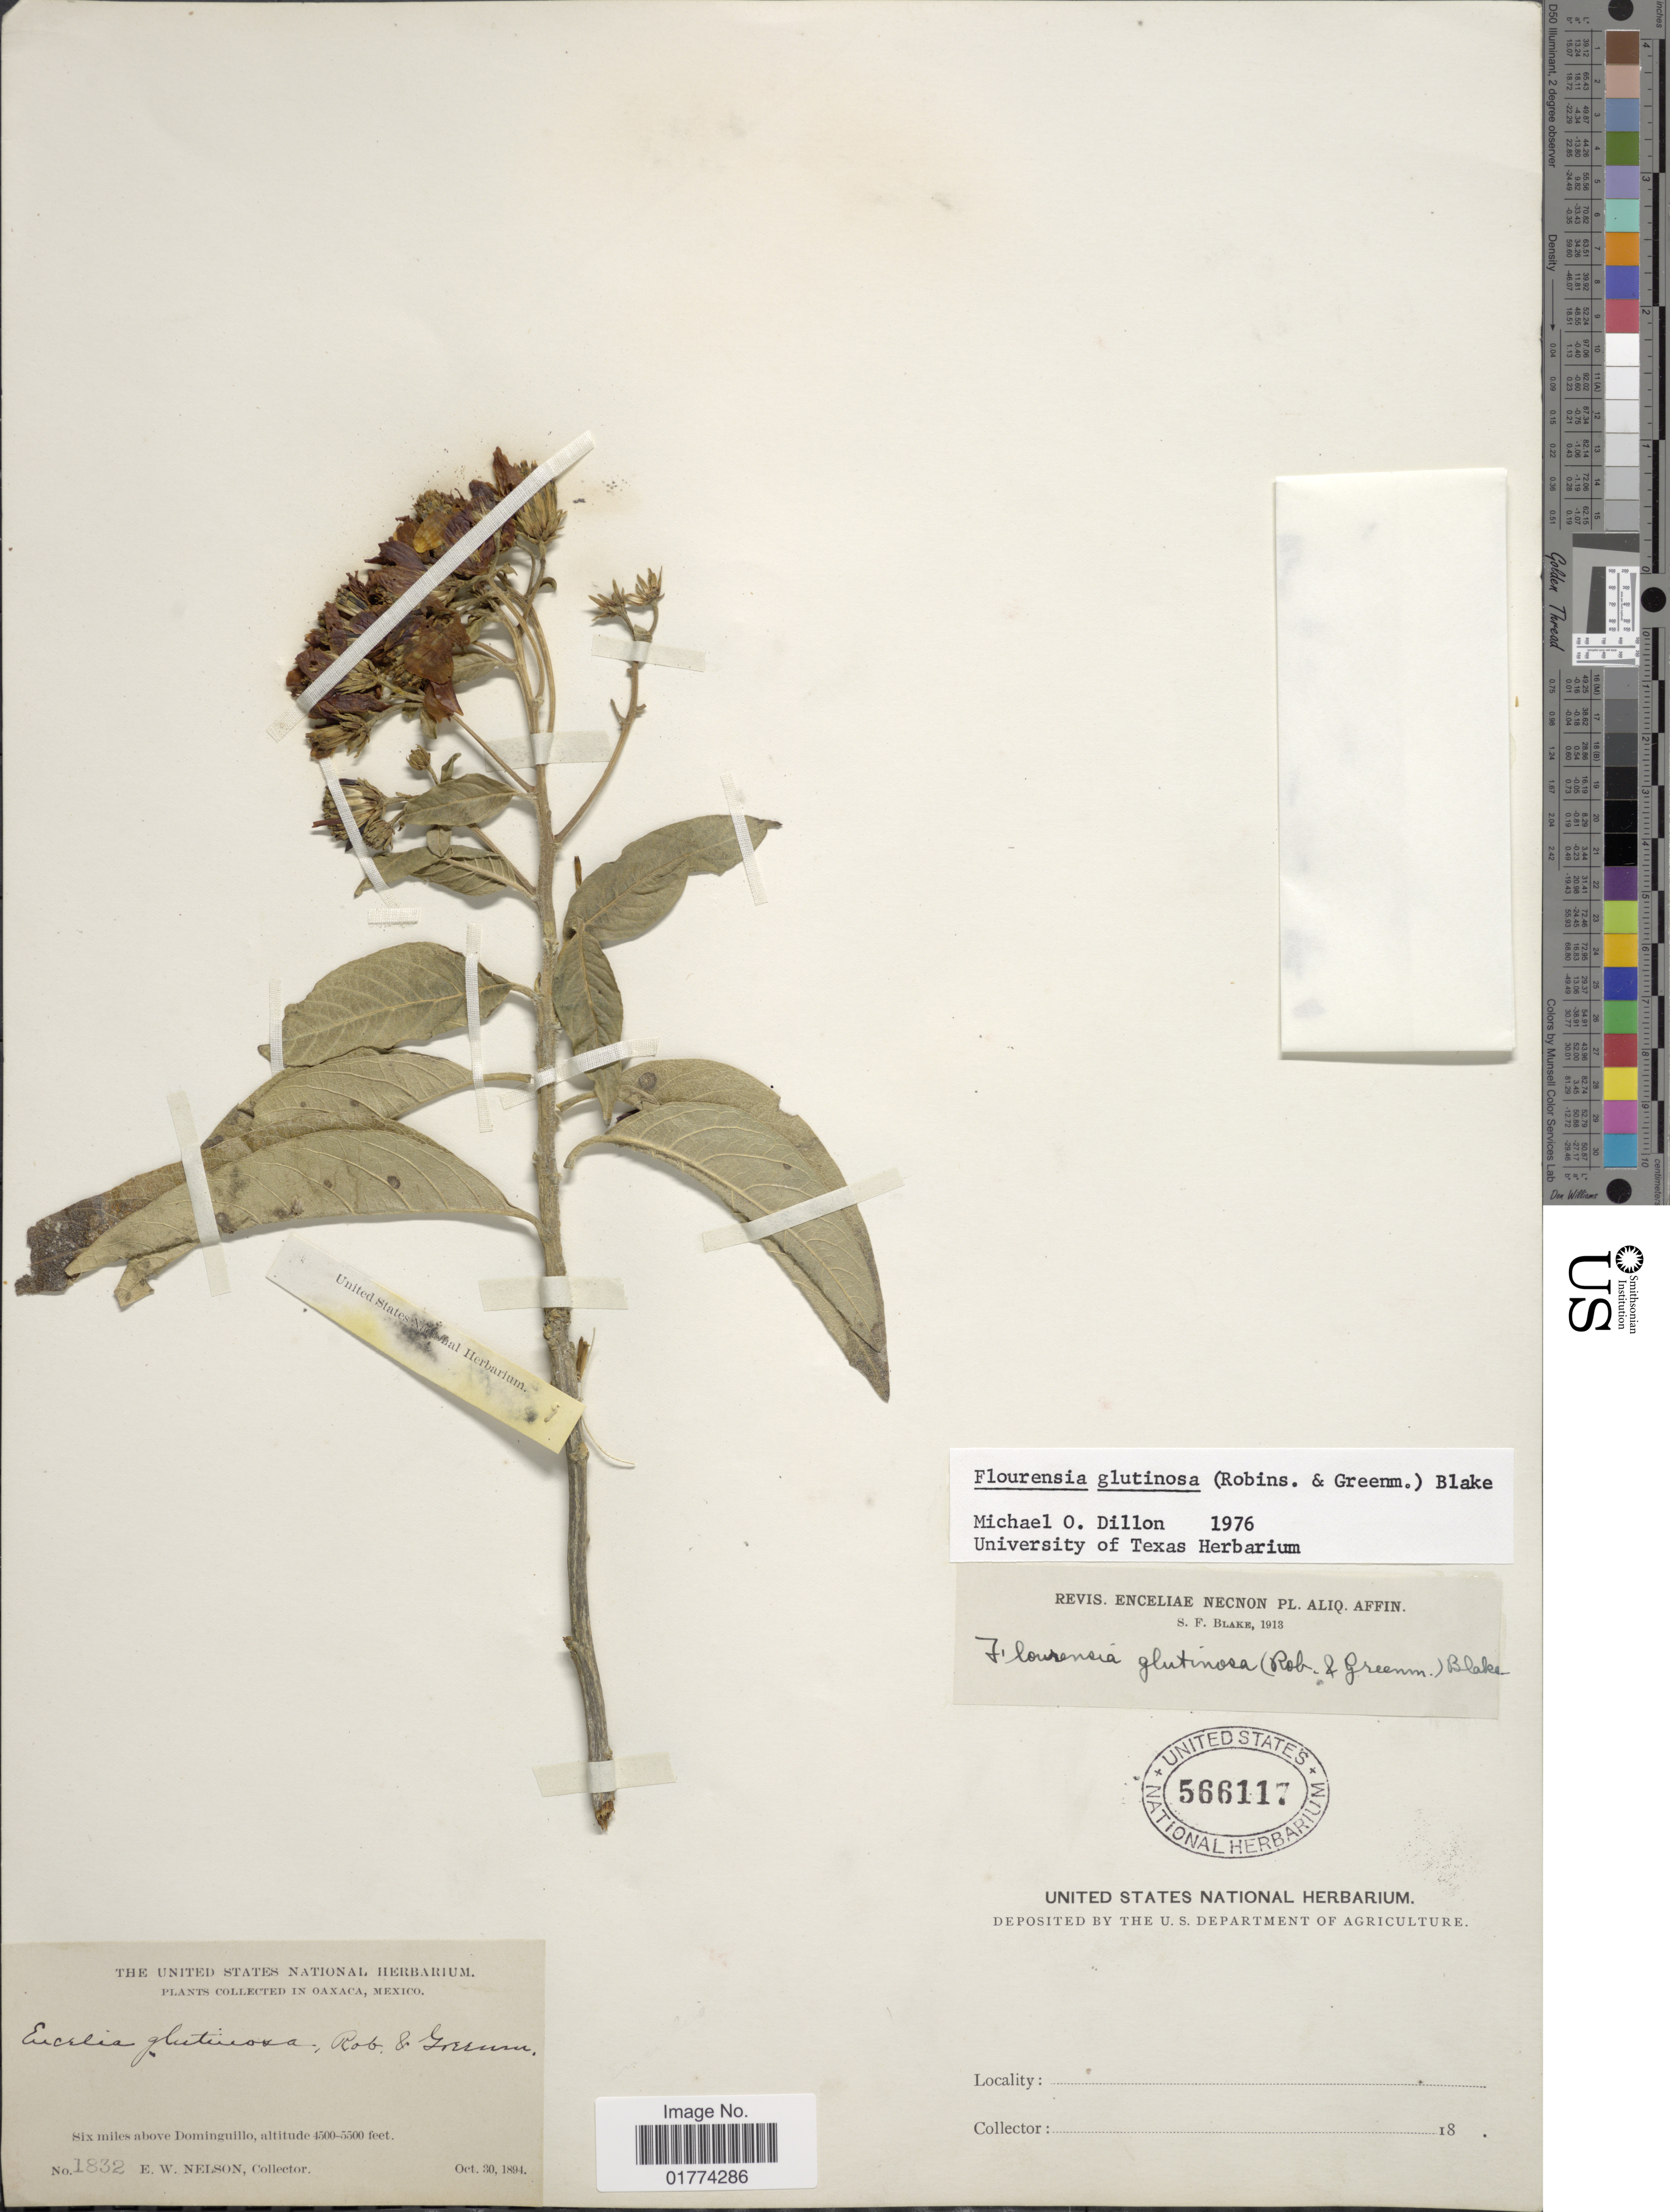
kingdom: Plantae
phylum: Tracheophyta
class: Magnoliopsida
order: Asterales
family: Asteraceae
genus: Flourensia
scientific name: Flourensia glutinosa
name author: (B.L. Rob. & Greenm.) S.F. Blake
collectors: E. W. Nelson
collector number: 1832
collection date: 1894-10-30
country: Mexico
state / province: Oaxaca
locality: Six miles above Dominguillo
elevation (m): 1372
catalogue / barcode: US 566117